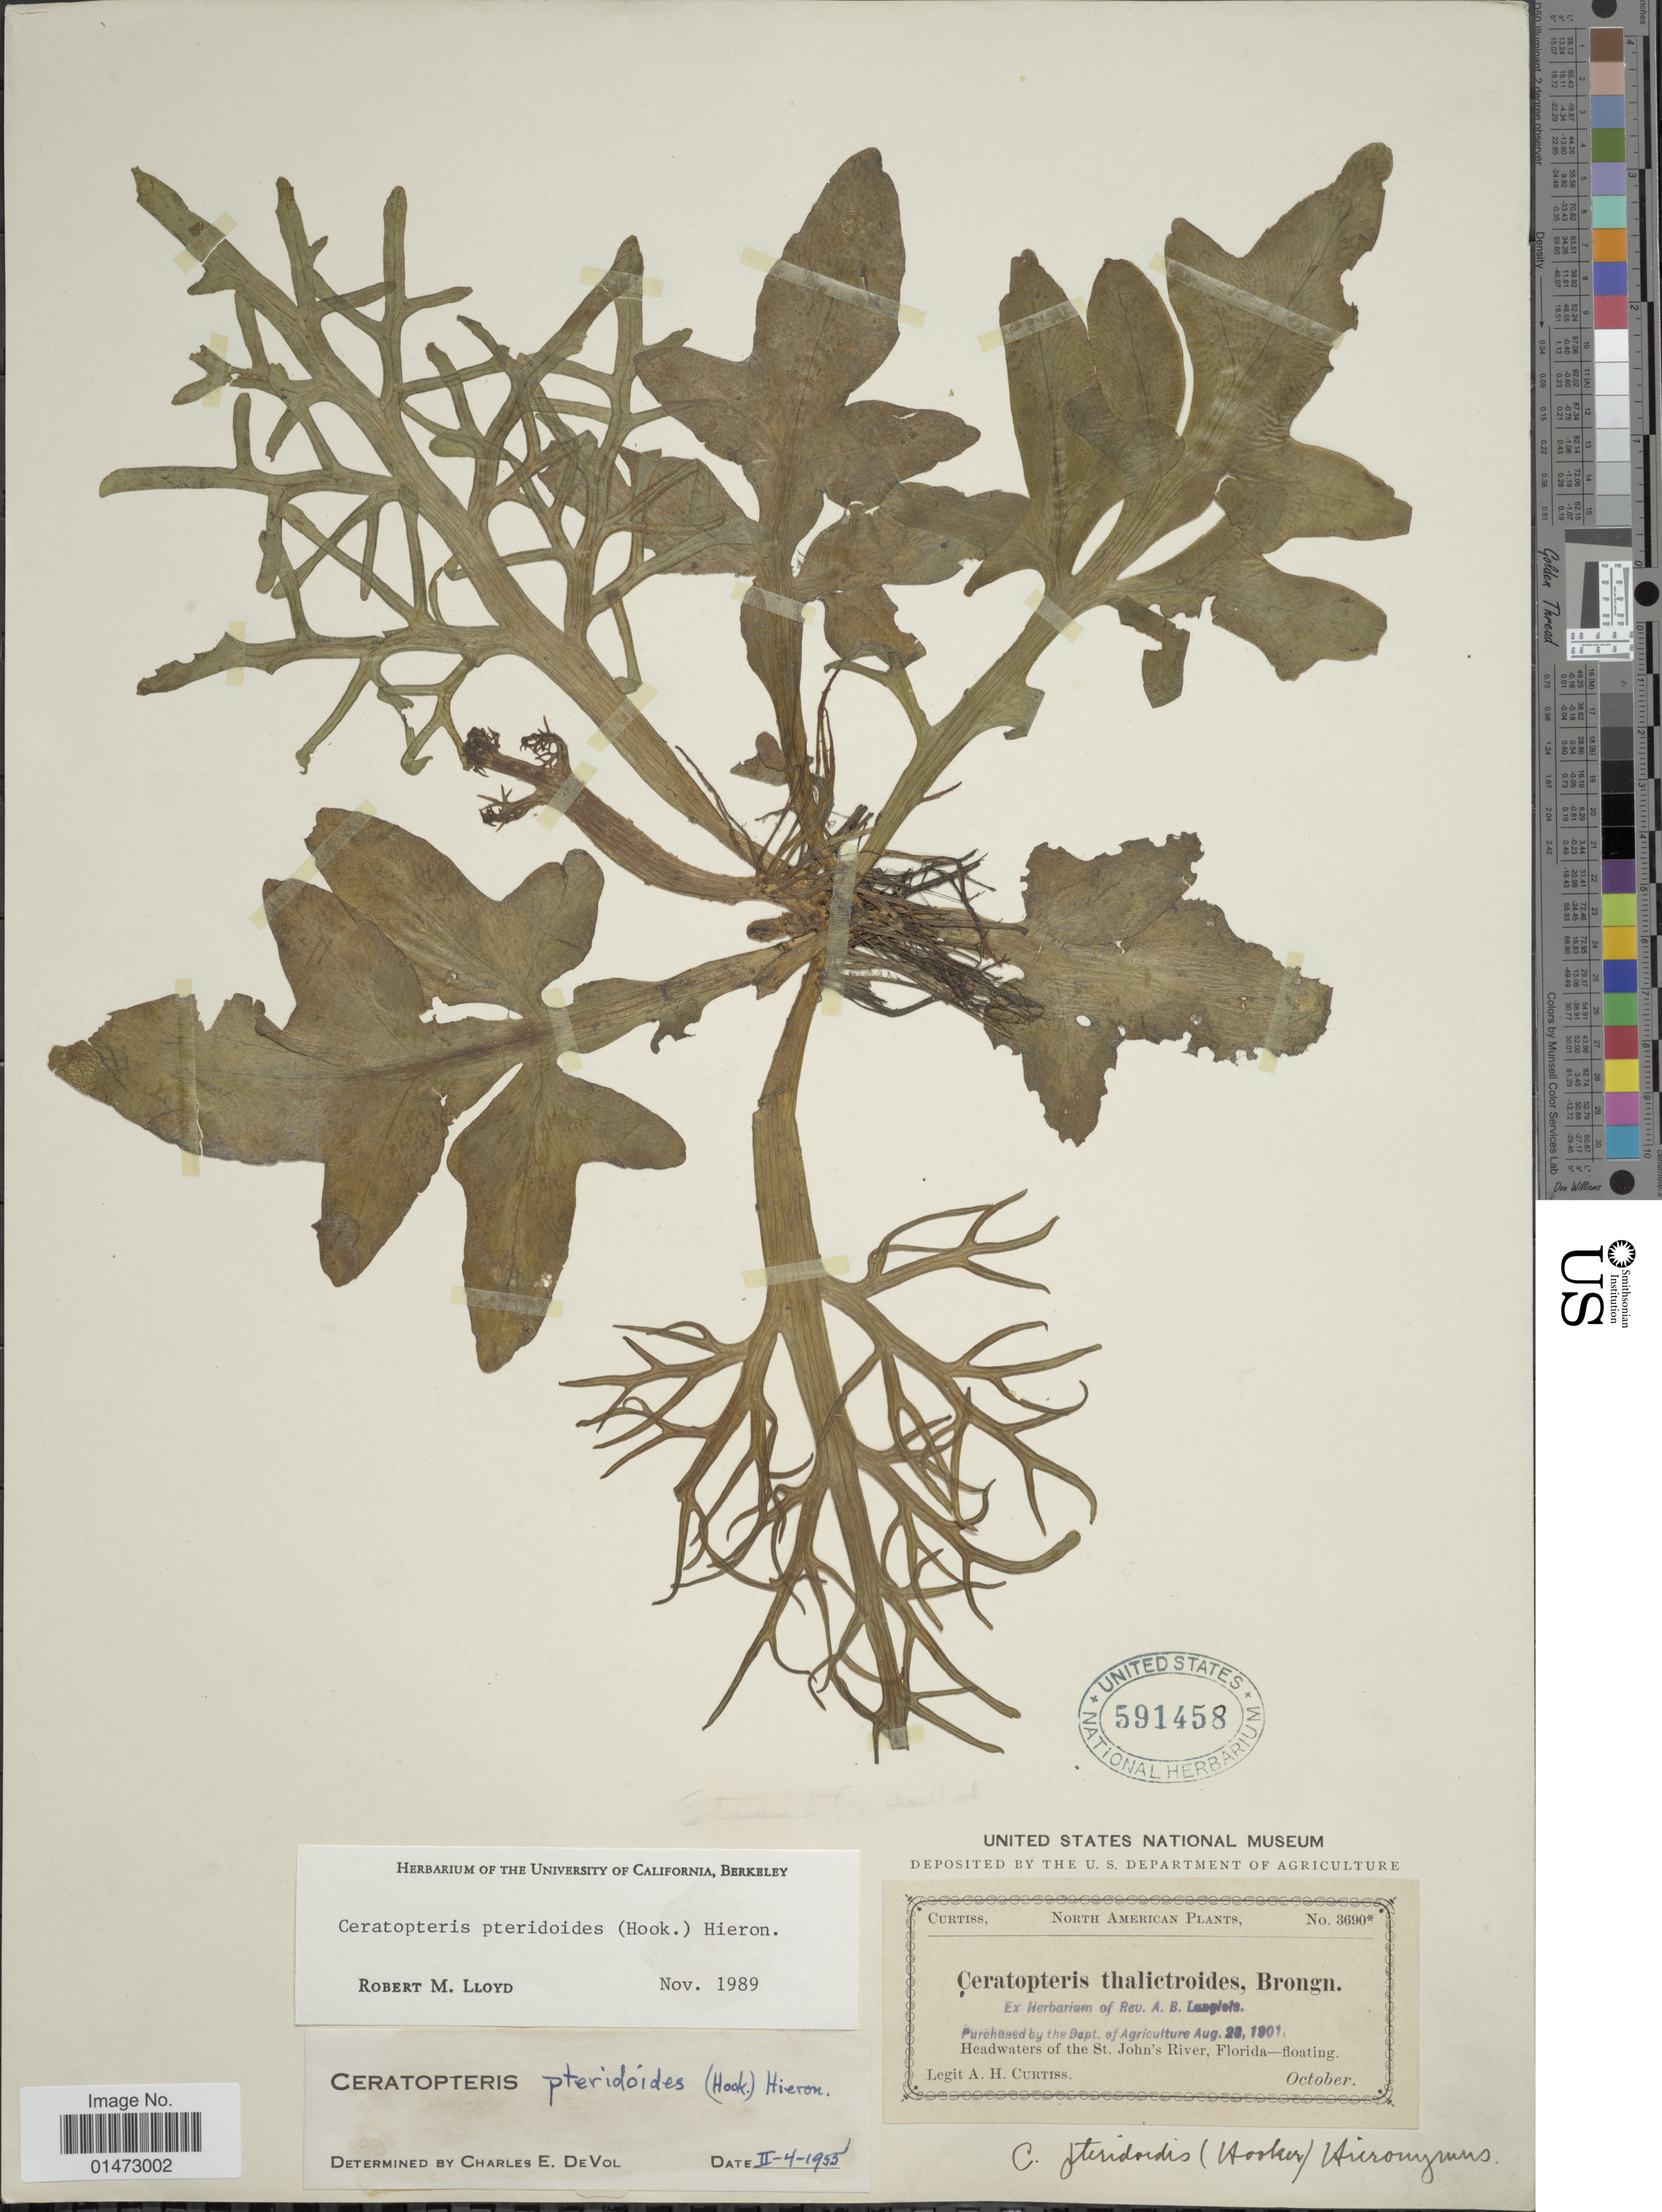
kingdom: Plantae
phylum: Tracheophyta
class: Polypodiopsida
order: Polypodiales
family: Pteridaceae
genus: Ceratopteris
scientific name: Ceratopteris pteridioides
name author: (Hook.) Hieron.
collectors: A. H. Curtiss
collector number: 3690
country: United States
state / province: Florida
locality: Headwaters of the St. John's River, Florida-floating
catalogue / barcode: US 591458